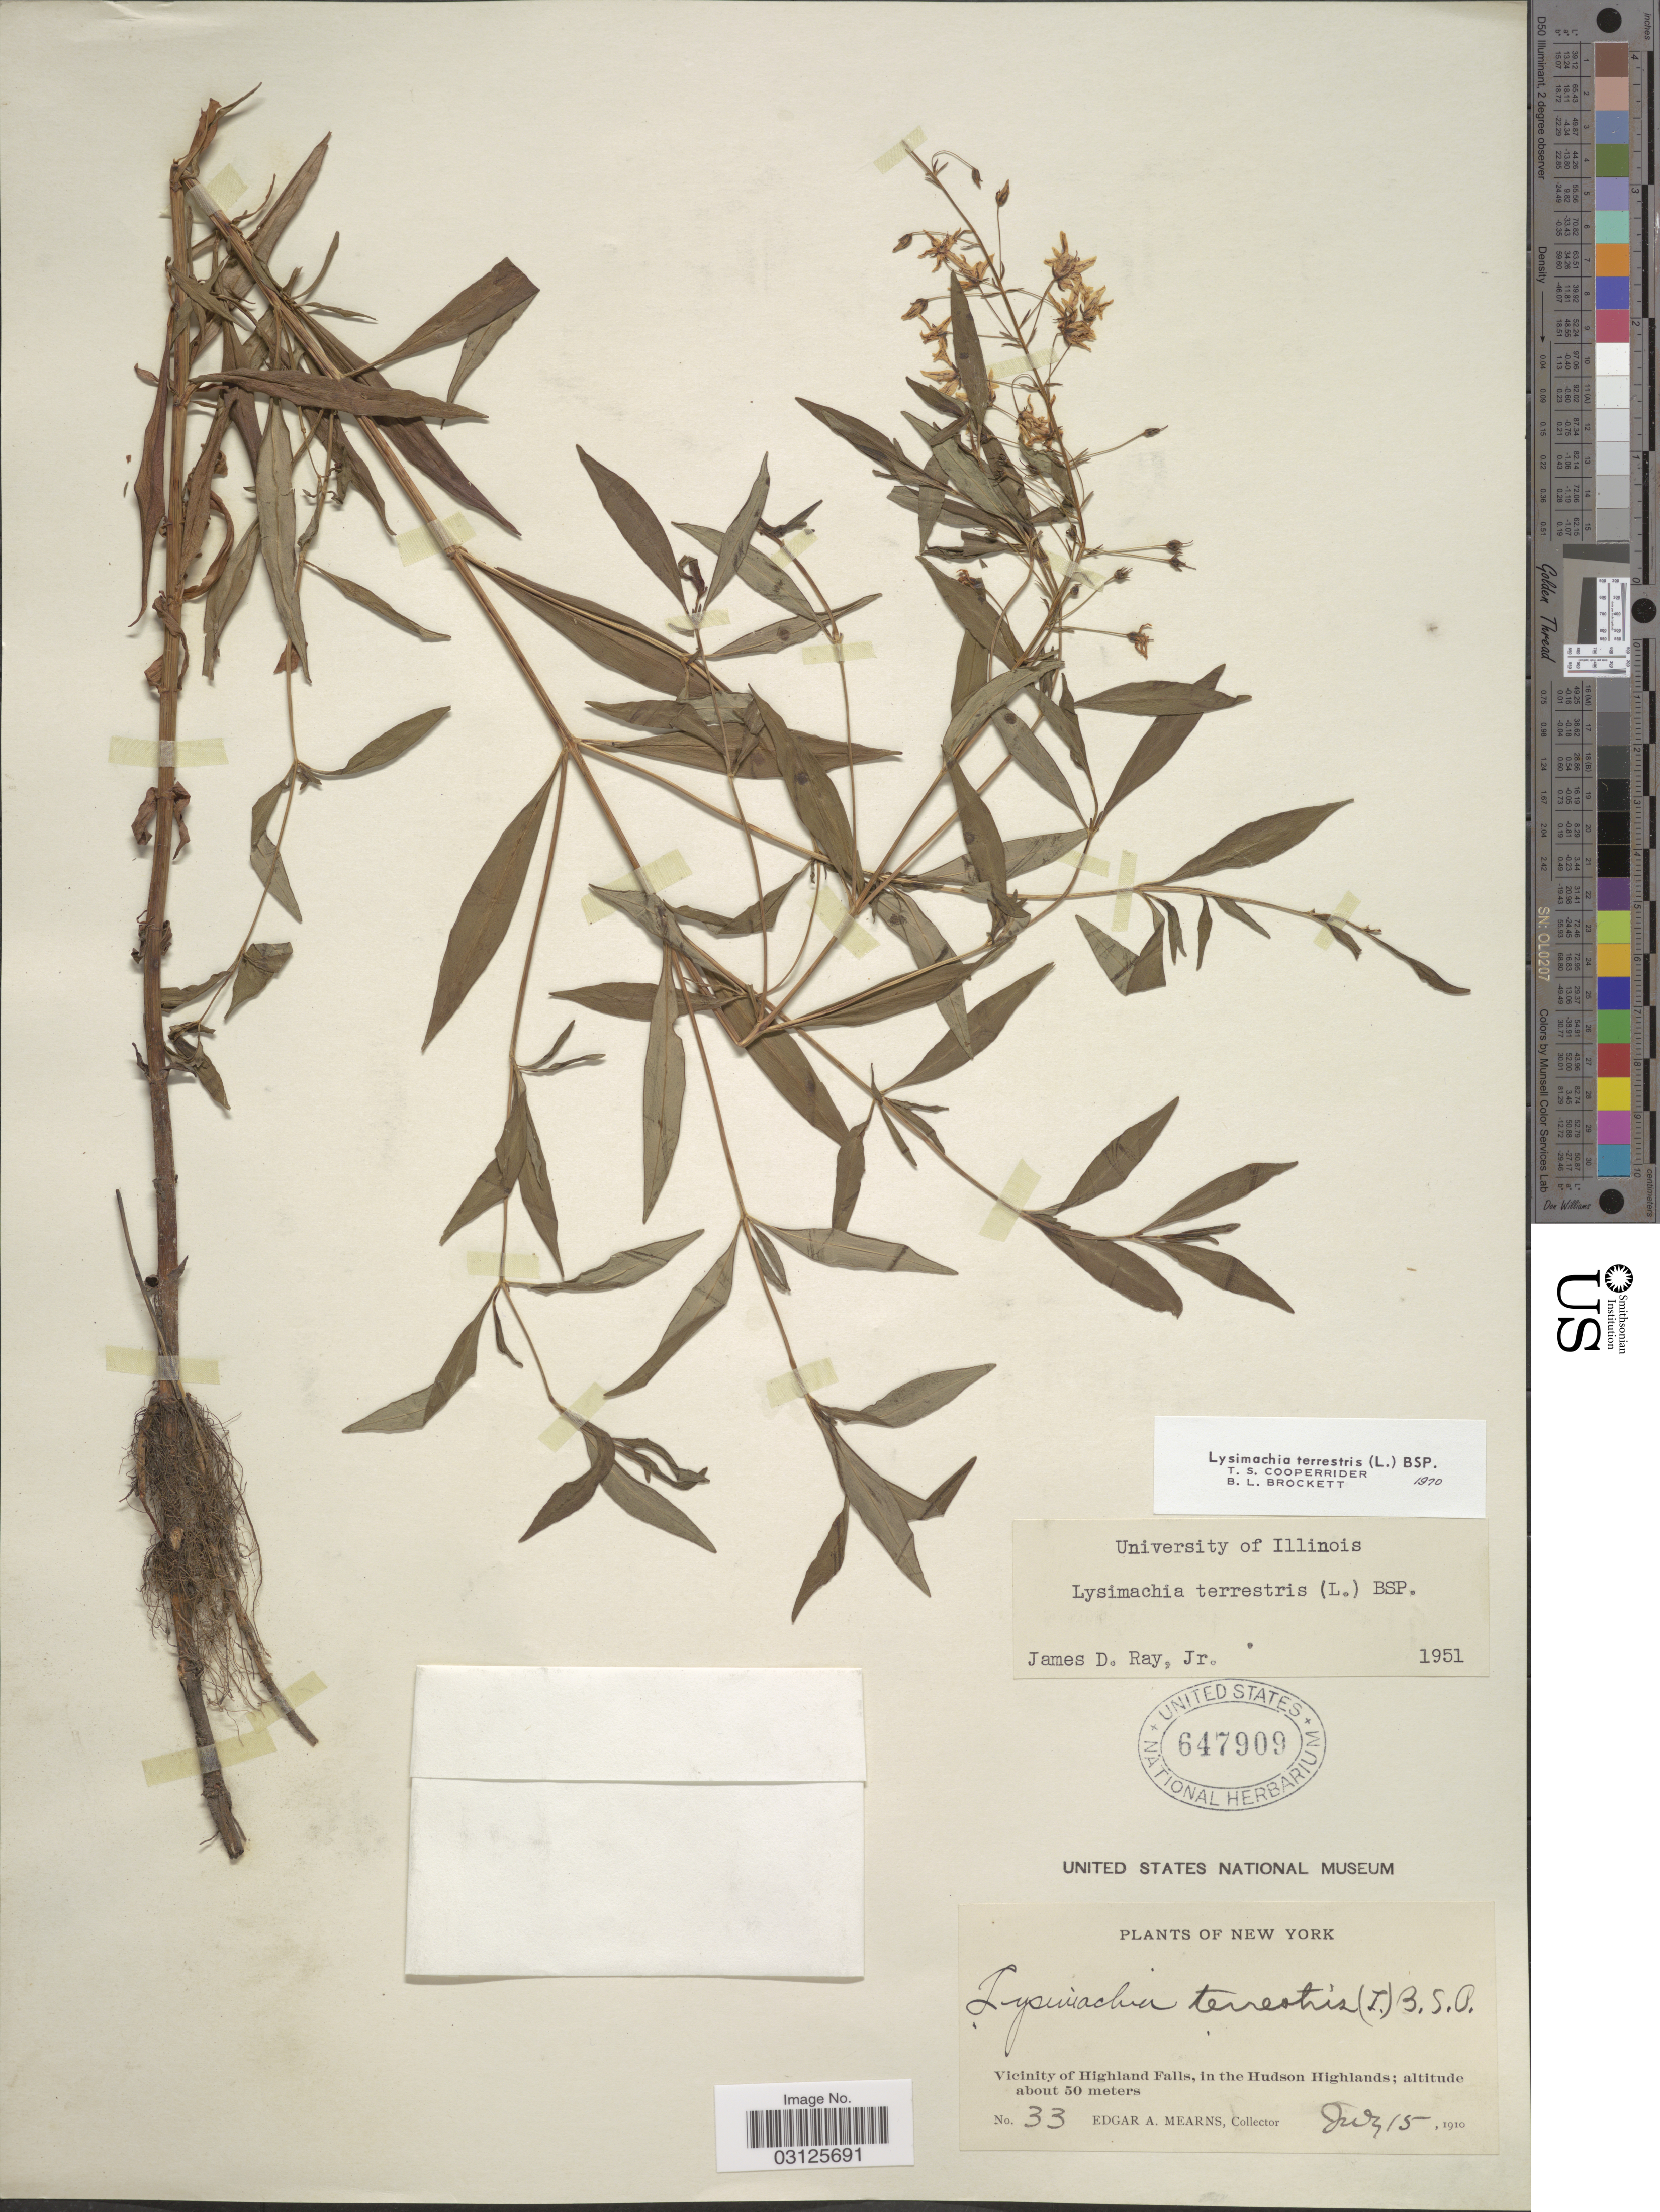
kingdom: Plantae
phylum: Tracheophyta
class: Magnoliopsida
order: Ericales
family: Primulaceae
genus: Lysimachia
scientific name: Lysimachia terrestris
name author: (L.) Britton, Stearns & Poggenb.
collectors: E. A. Mearns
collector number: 33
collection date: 1910-07-15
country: United States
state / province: New York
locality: Vicinity of Highland Falls, in the Hudson Highlands.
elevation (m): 50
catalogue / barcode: US 647909